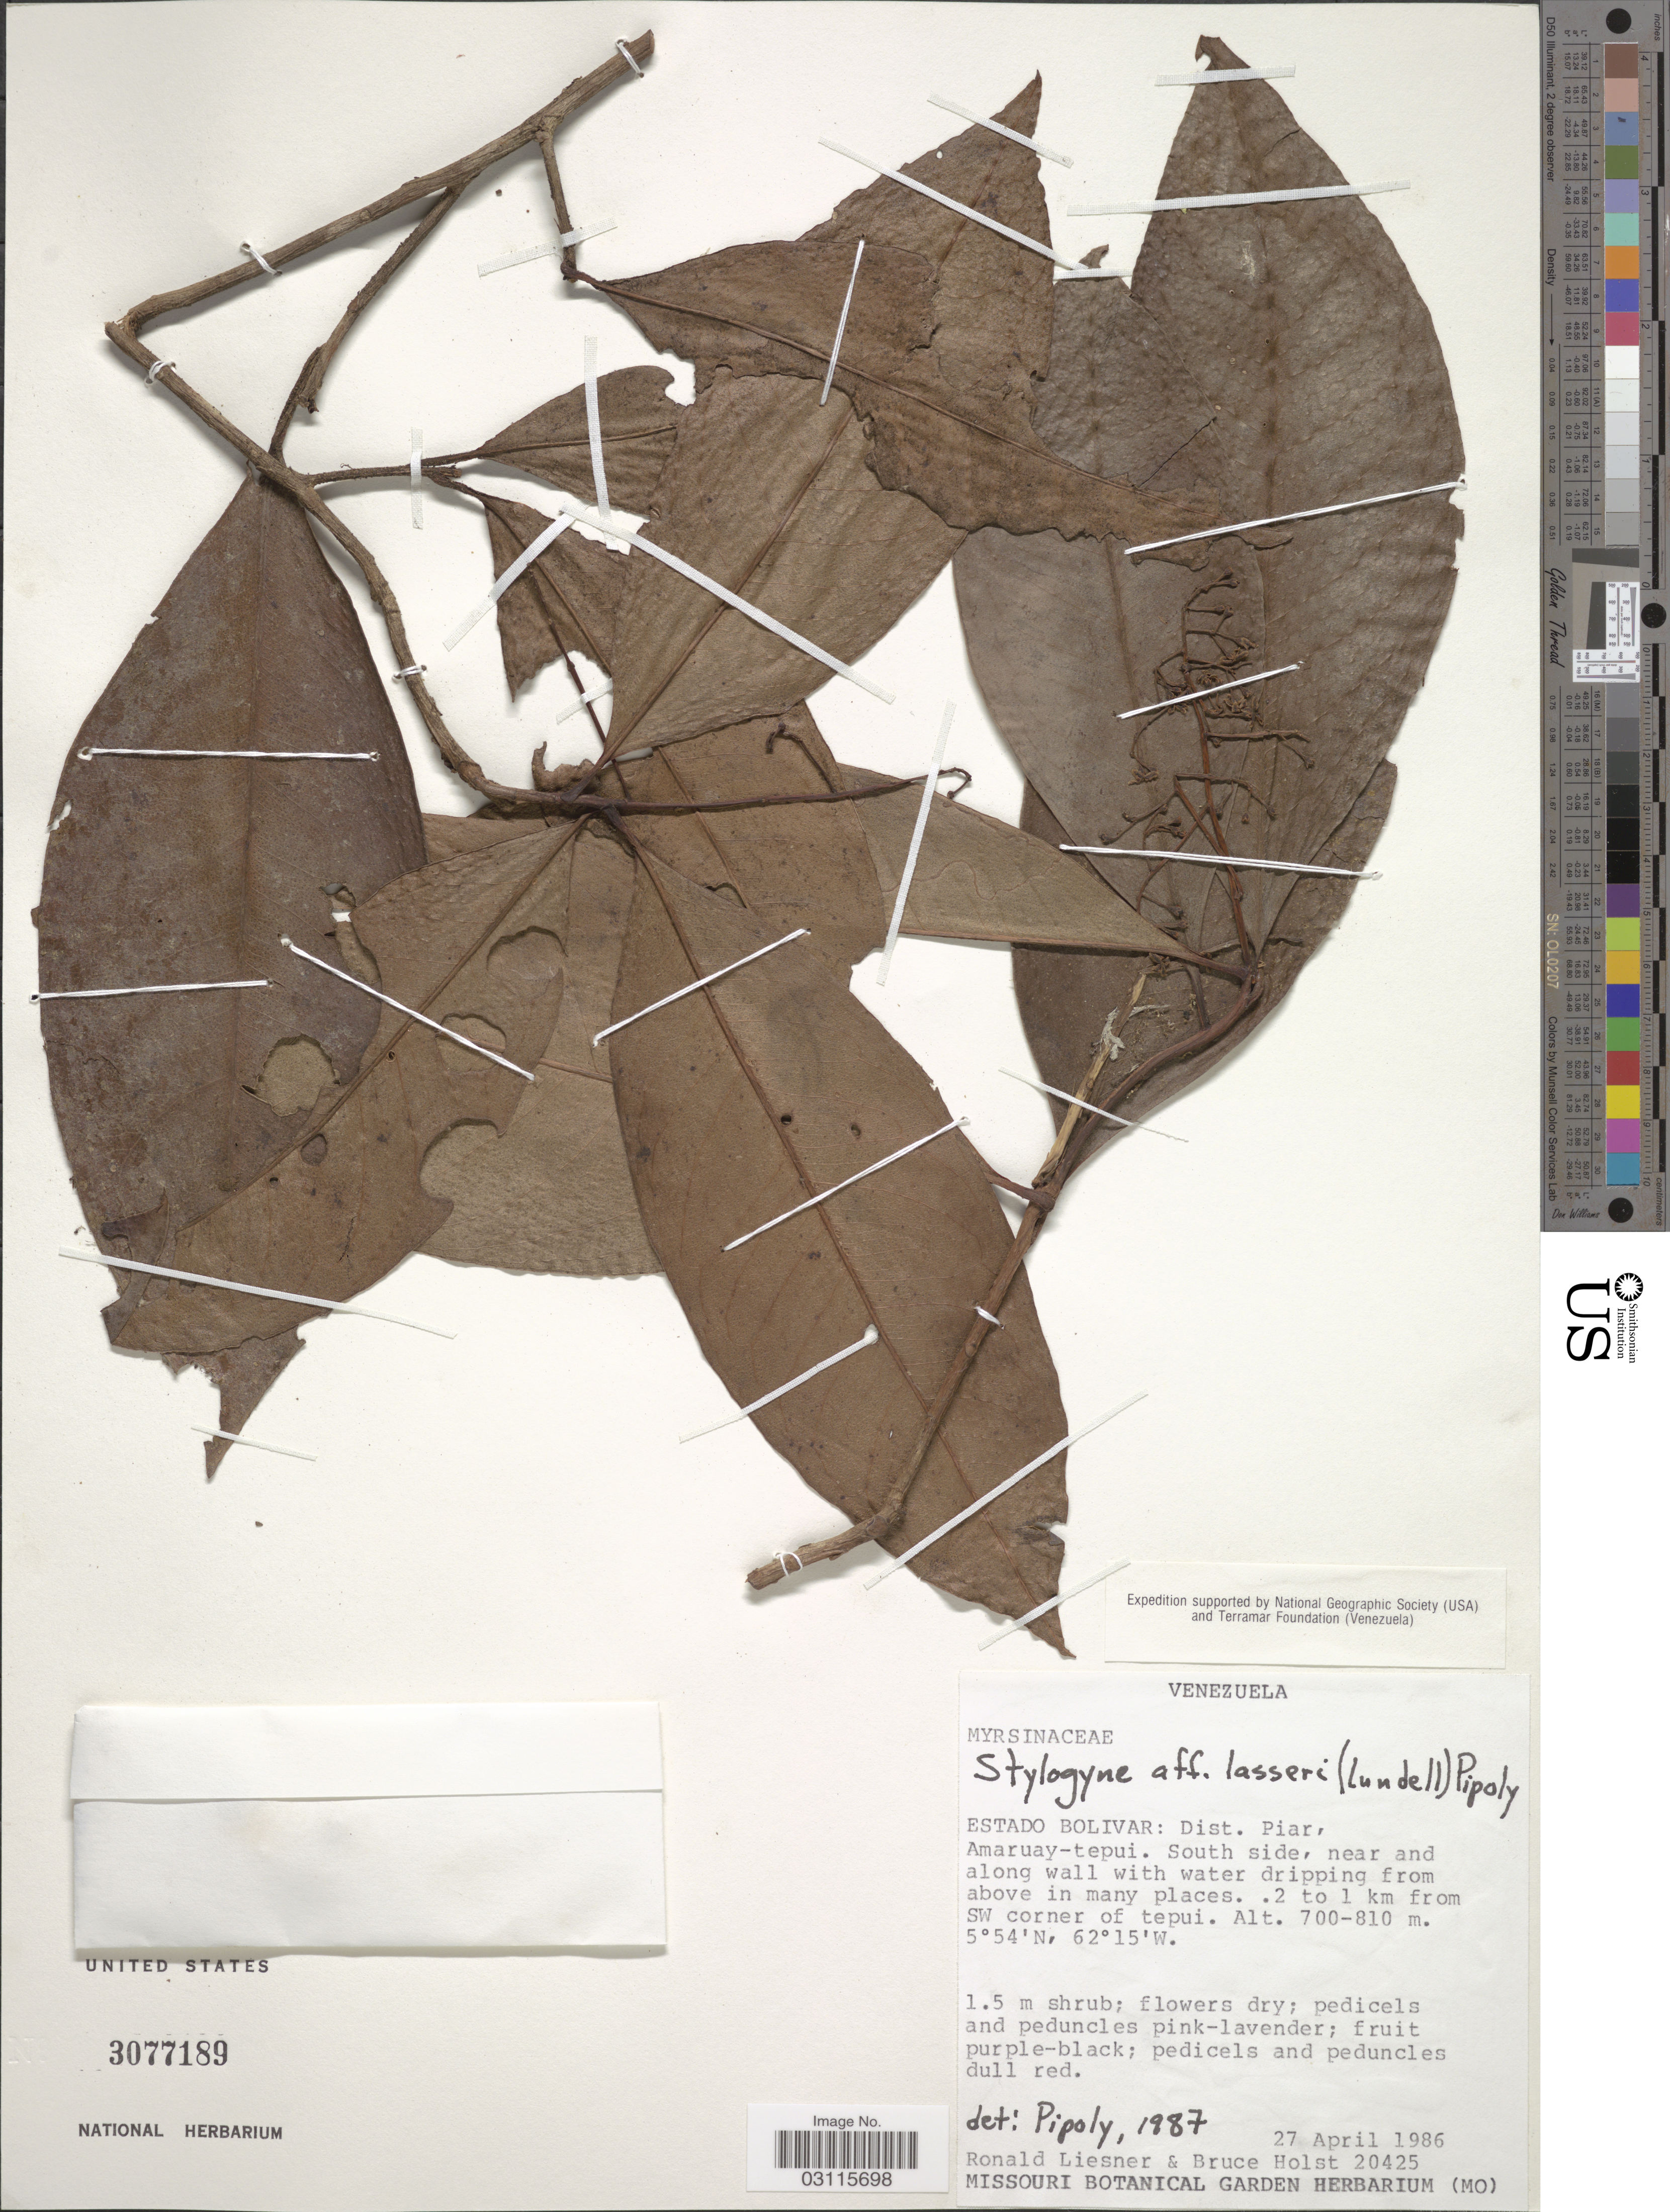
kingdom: Plantae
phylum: Tracheophyta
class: Magnoliopsida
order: Ericales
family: Primulaceae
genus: Stylogyne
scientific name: Stylogyne lasseri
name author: (Lundell) Pipoly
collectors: R. L. Liesner & B. Holst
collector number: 20425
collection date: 1986-04-27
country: Venezuela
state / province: Bolivar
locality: Estado Bolivar: Dist. Piar, Amaruay-tepui. South side, near and along wall with water dripping from above in many places. 2 to 1 km from SW corner of tepui.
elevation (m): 700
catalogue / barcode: US 3077189